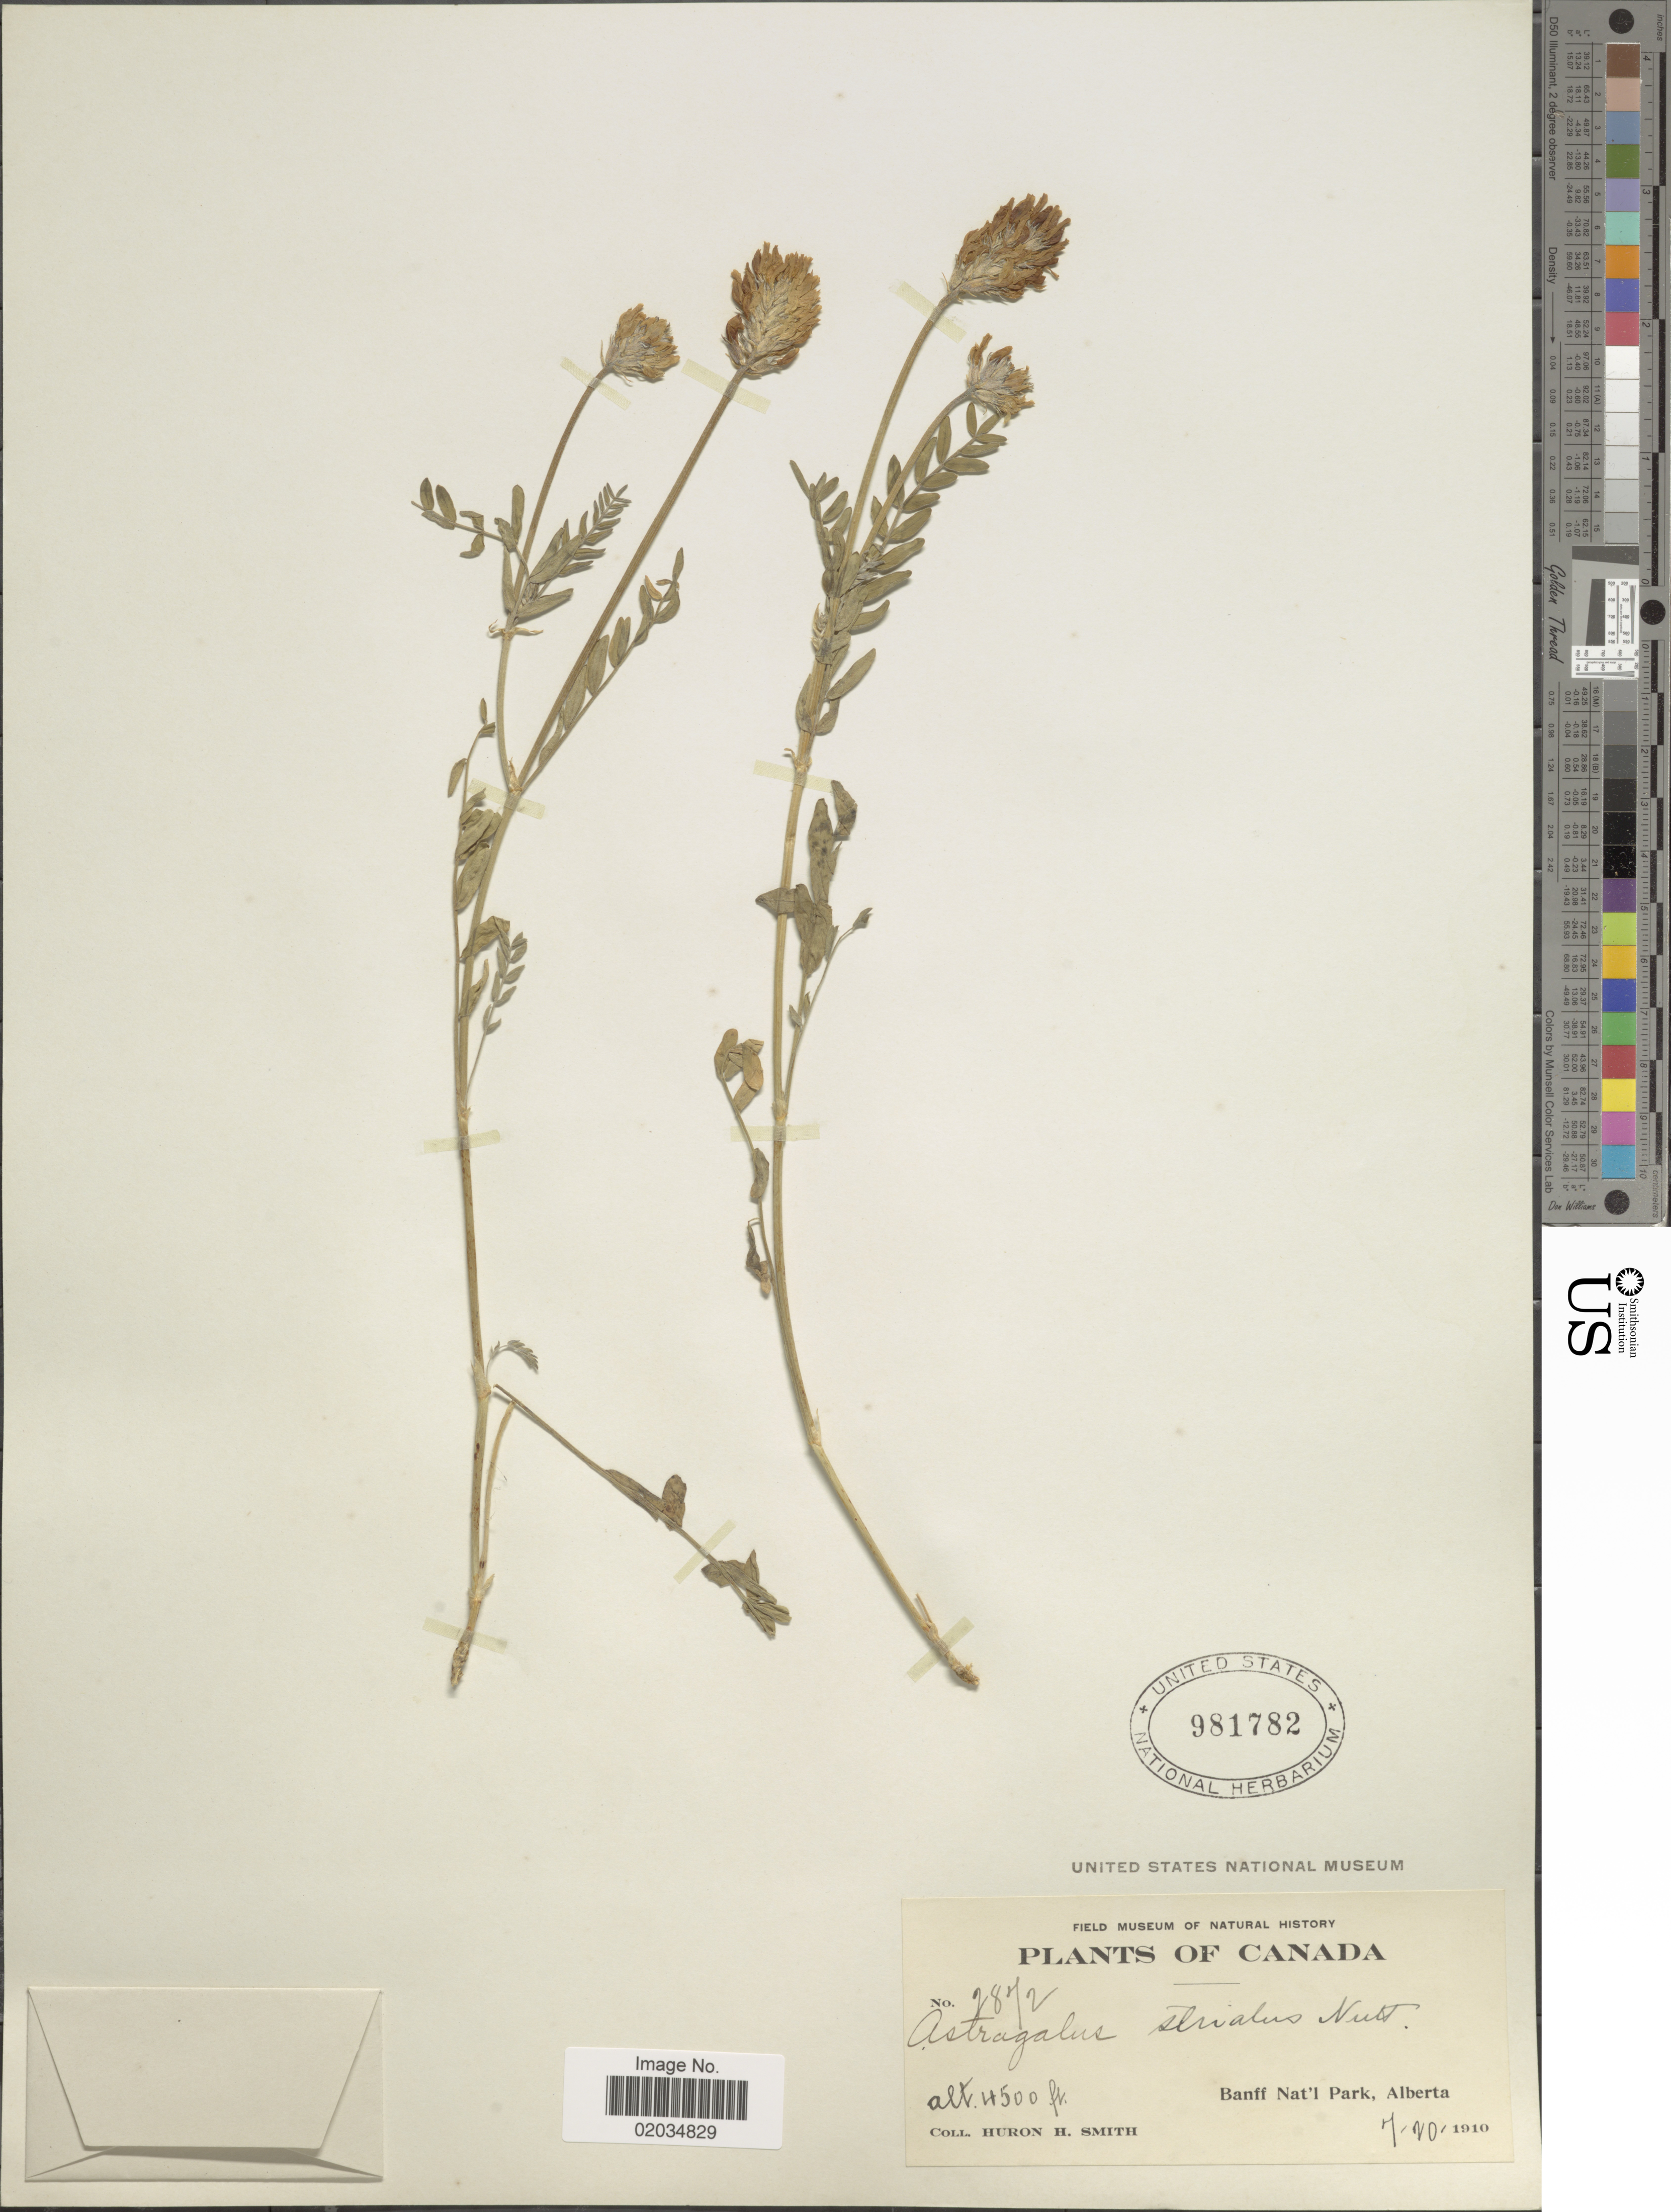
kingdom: Plantae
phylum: Tracheophyta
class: Magnoliopsida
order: Fabales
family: Fabaceae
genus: Astragalus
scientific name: Astragalus striatus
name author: Nutt.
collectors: Huron H. Smith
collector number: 2872*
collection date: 1910-07-20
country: Canada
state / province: Alberta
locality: Banff Nat'l Park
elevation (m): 1372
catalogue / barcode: US 981782